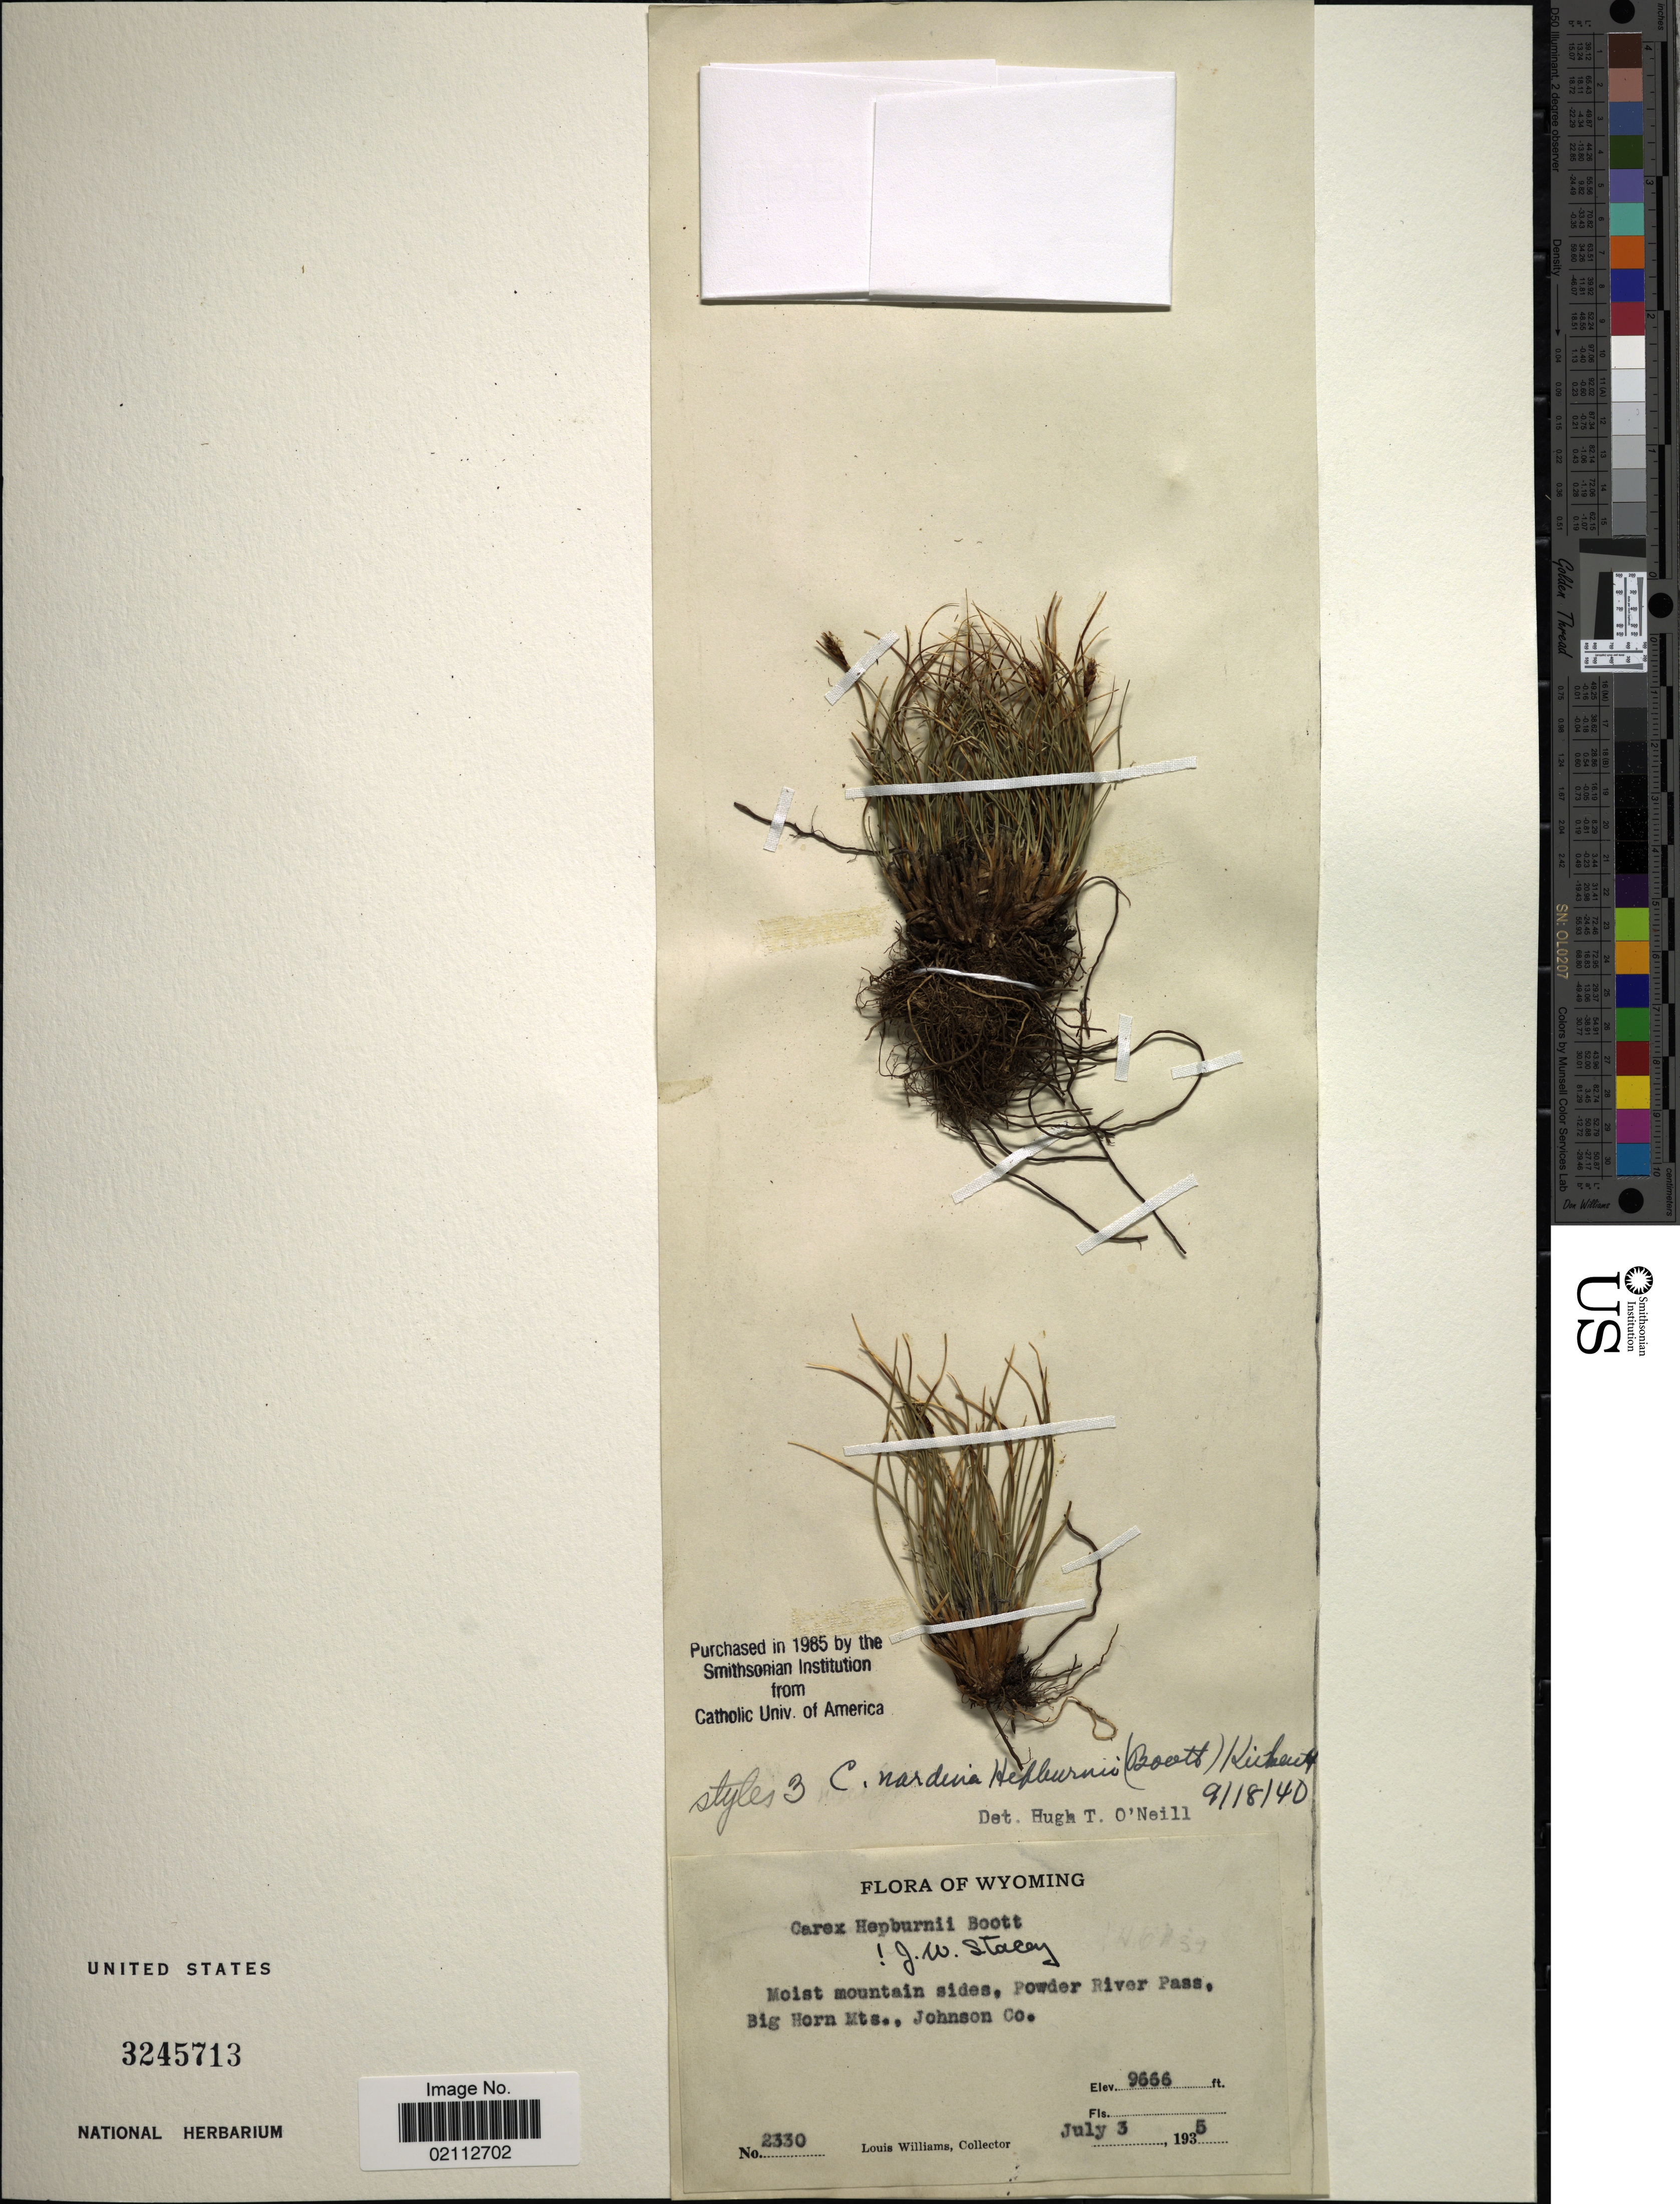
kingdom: Plantae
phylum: Tracheophyta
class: Liliopsida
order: Poales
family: Cyperaceae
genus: Carex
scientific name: Carex nardina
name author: (Hornem.) Fr.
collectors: L. G. Williams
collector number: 2330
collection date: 1935-07-03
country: United States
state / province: Wyoming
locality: Powder River Pass, Big Horn Mts., Johnson Co.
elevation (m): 2946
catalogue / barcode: US 3245713